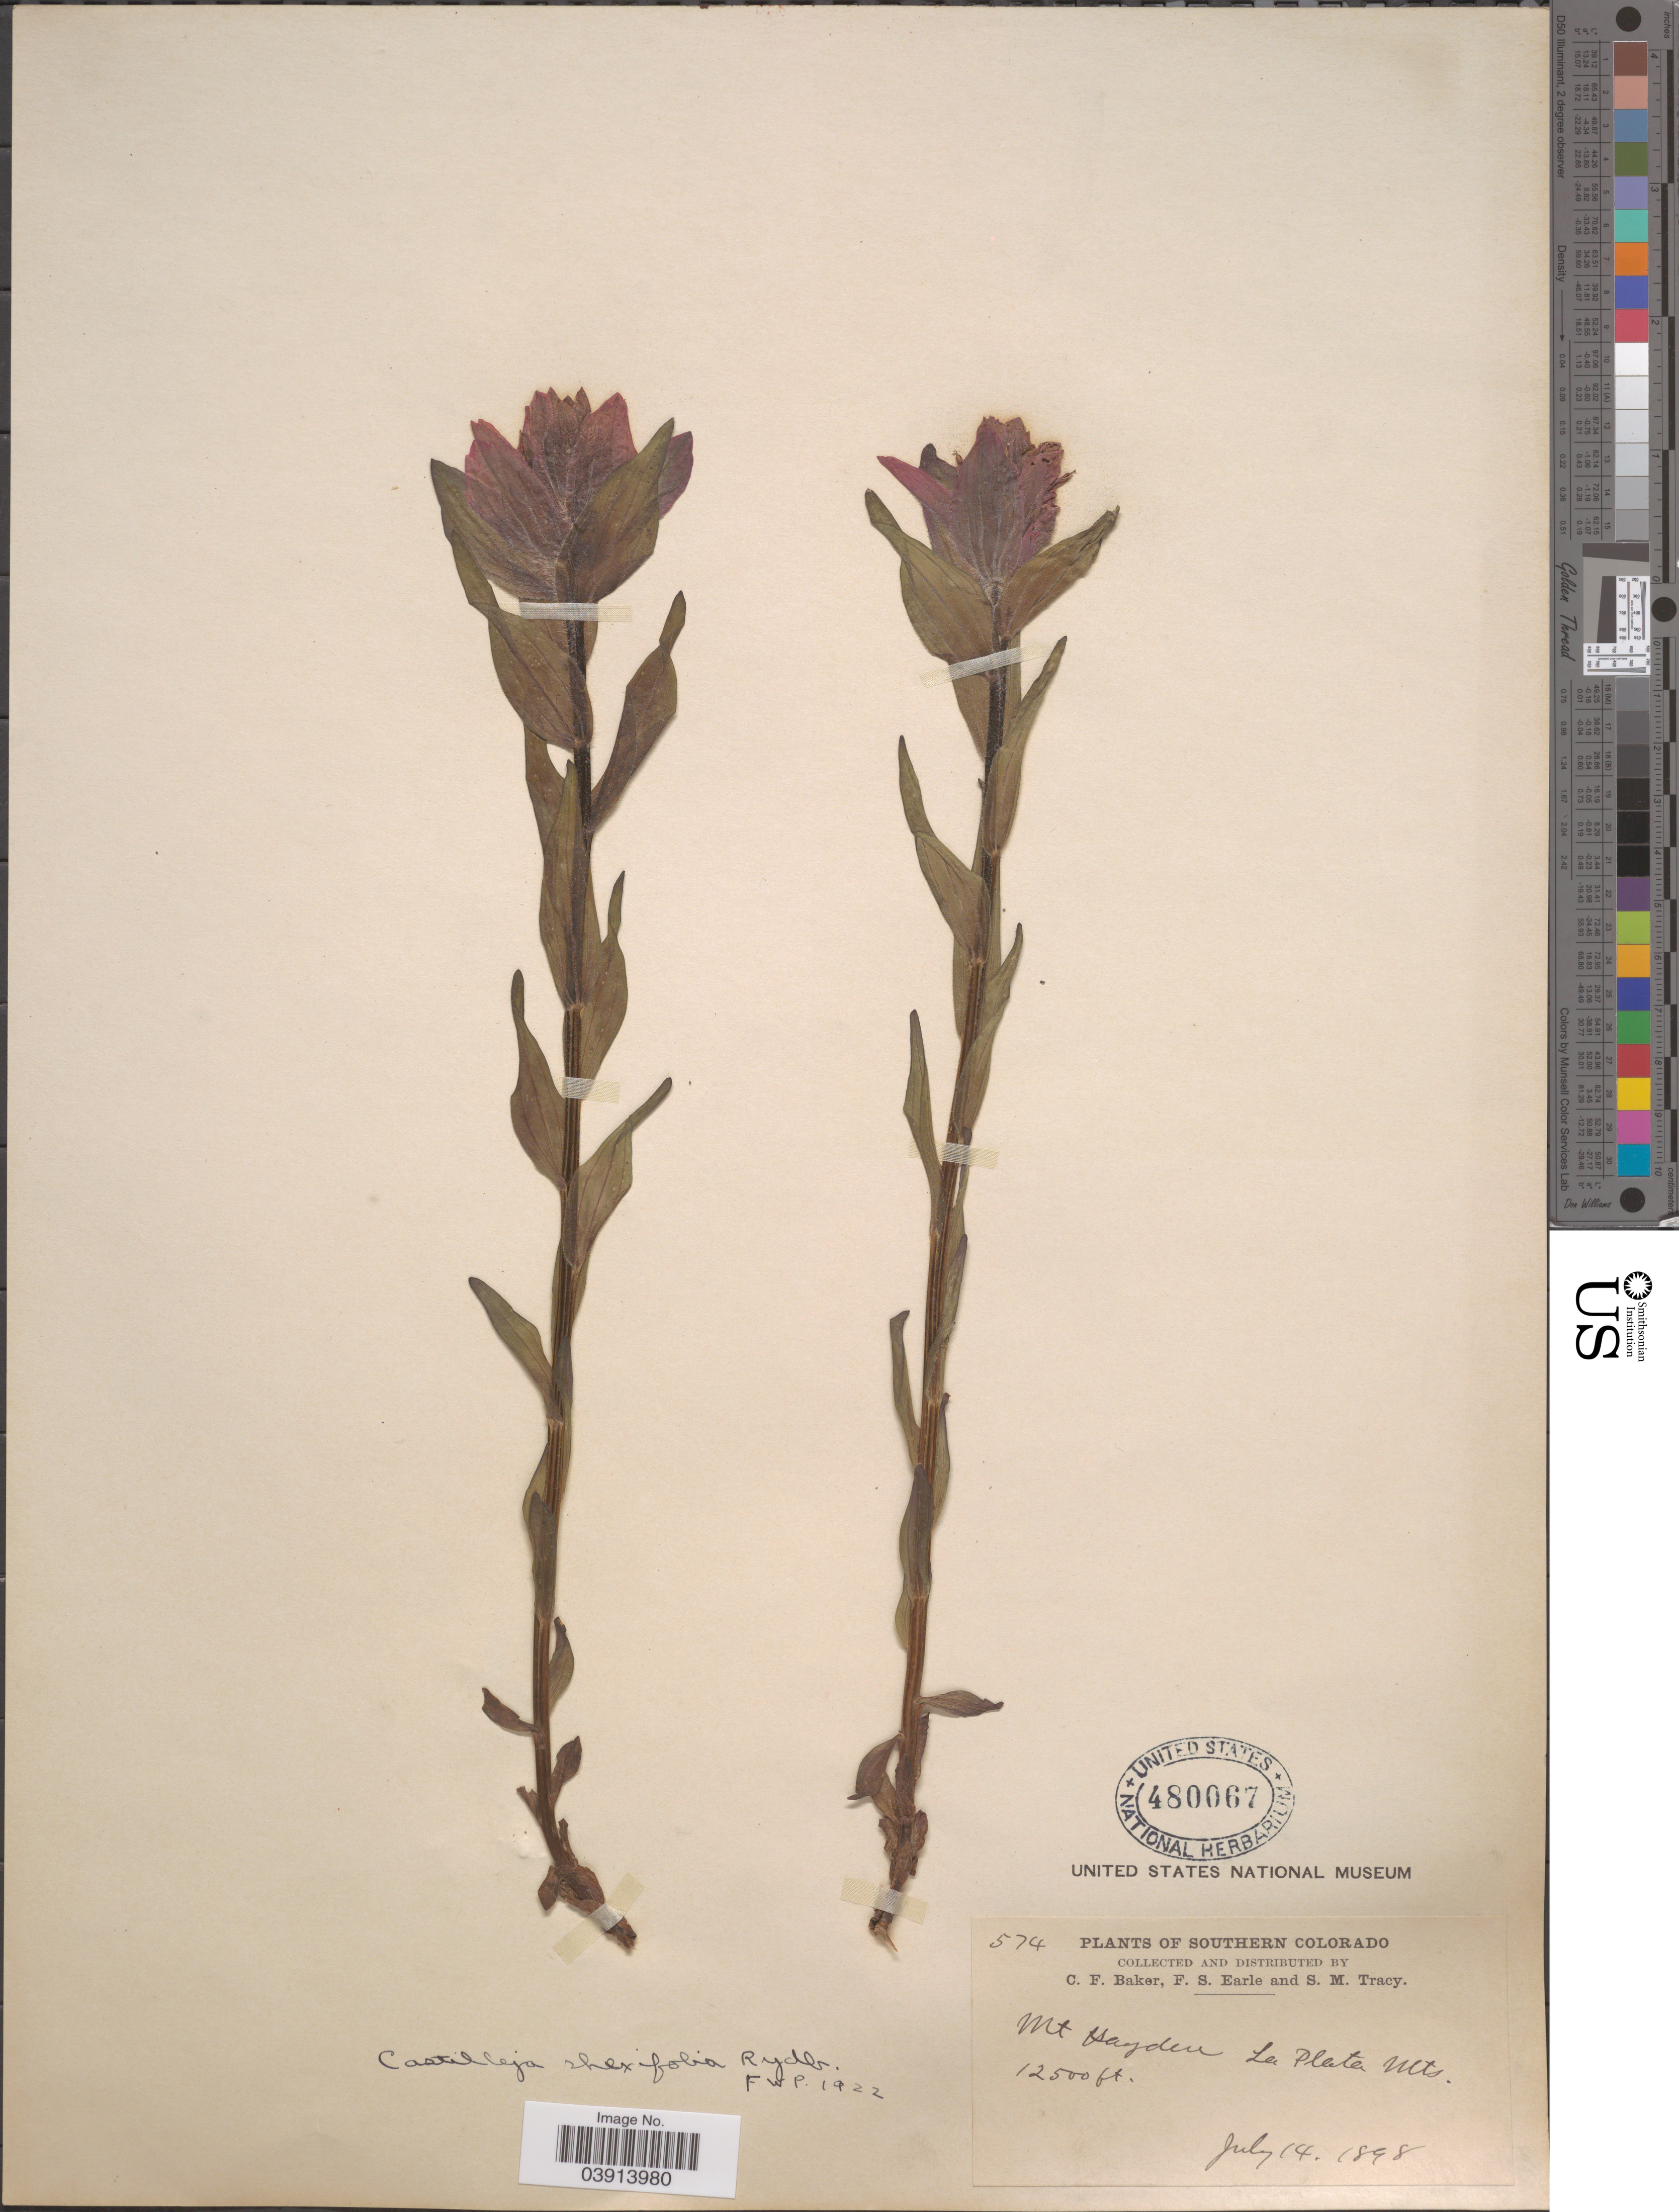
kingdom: Plantae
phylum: Tracheophyta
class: Magnoliopsida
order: Lamiales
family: Orobanchaceae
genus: Castilleja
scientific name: Castilleja rhexiifolia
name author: Rydb.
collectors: C. F. Baker, F. S. Earle & S. M. Tracy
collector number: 574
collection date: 1898-07-14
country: United States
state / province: Colorado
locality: Southern Colorado. Mt Hayden La Plata Mts.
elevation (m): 3810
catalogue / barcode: US 480067